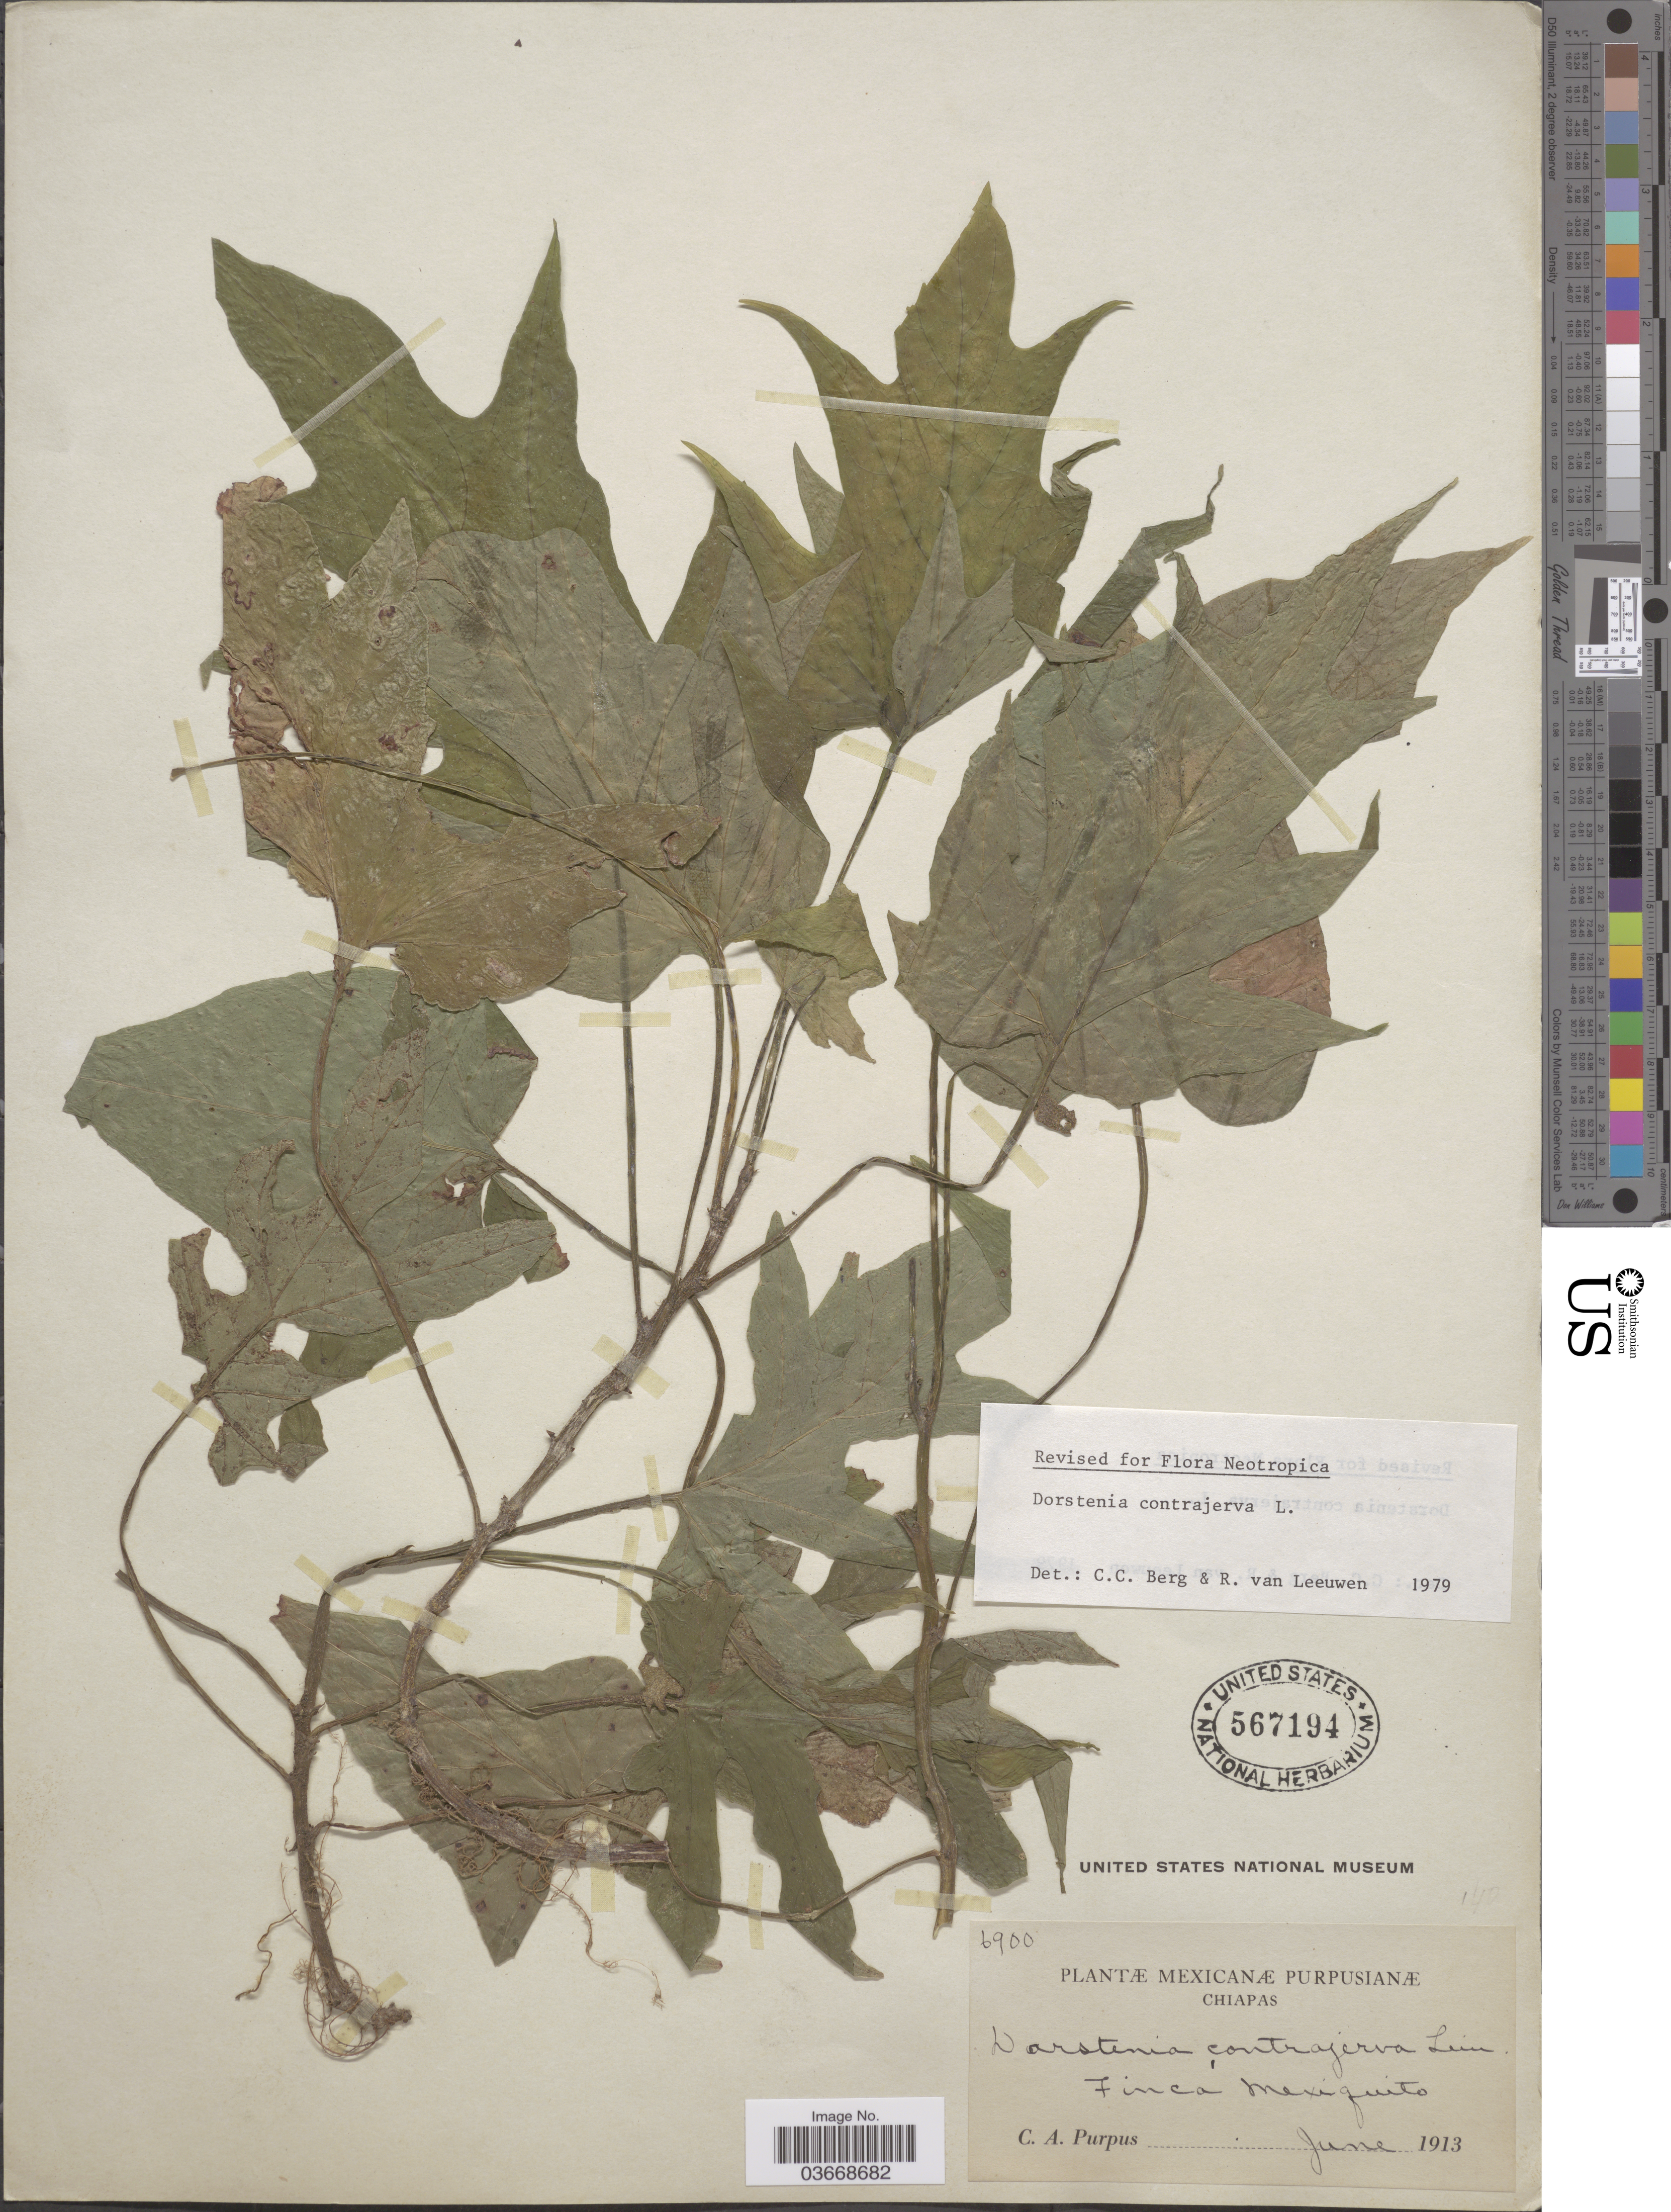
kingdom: Plantae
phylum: Tracheophyta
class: Magnoliopsida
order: Rosales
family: Moraceae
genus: Dorstenia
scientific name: Dorstenia contrajerva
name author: L.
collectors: C. A. Purpus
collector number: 6900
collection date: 1913-06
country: Mexico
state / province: Chiapas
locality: Finca Mexiquito.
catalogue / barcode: US 567194